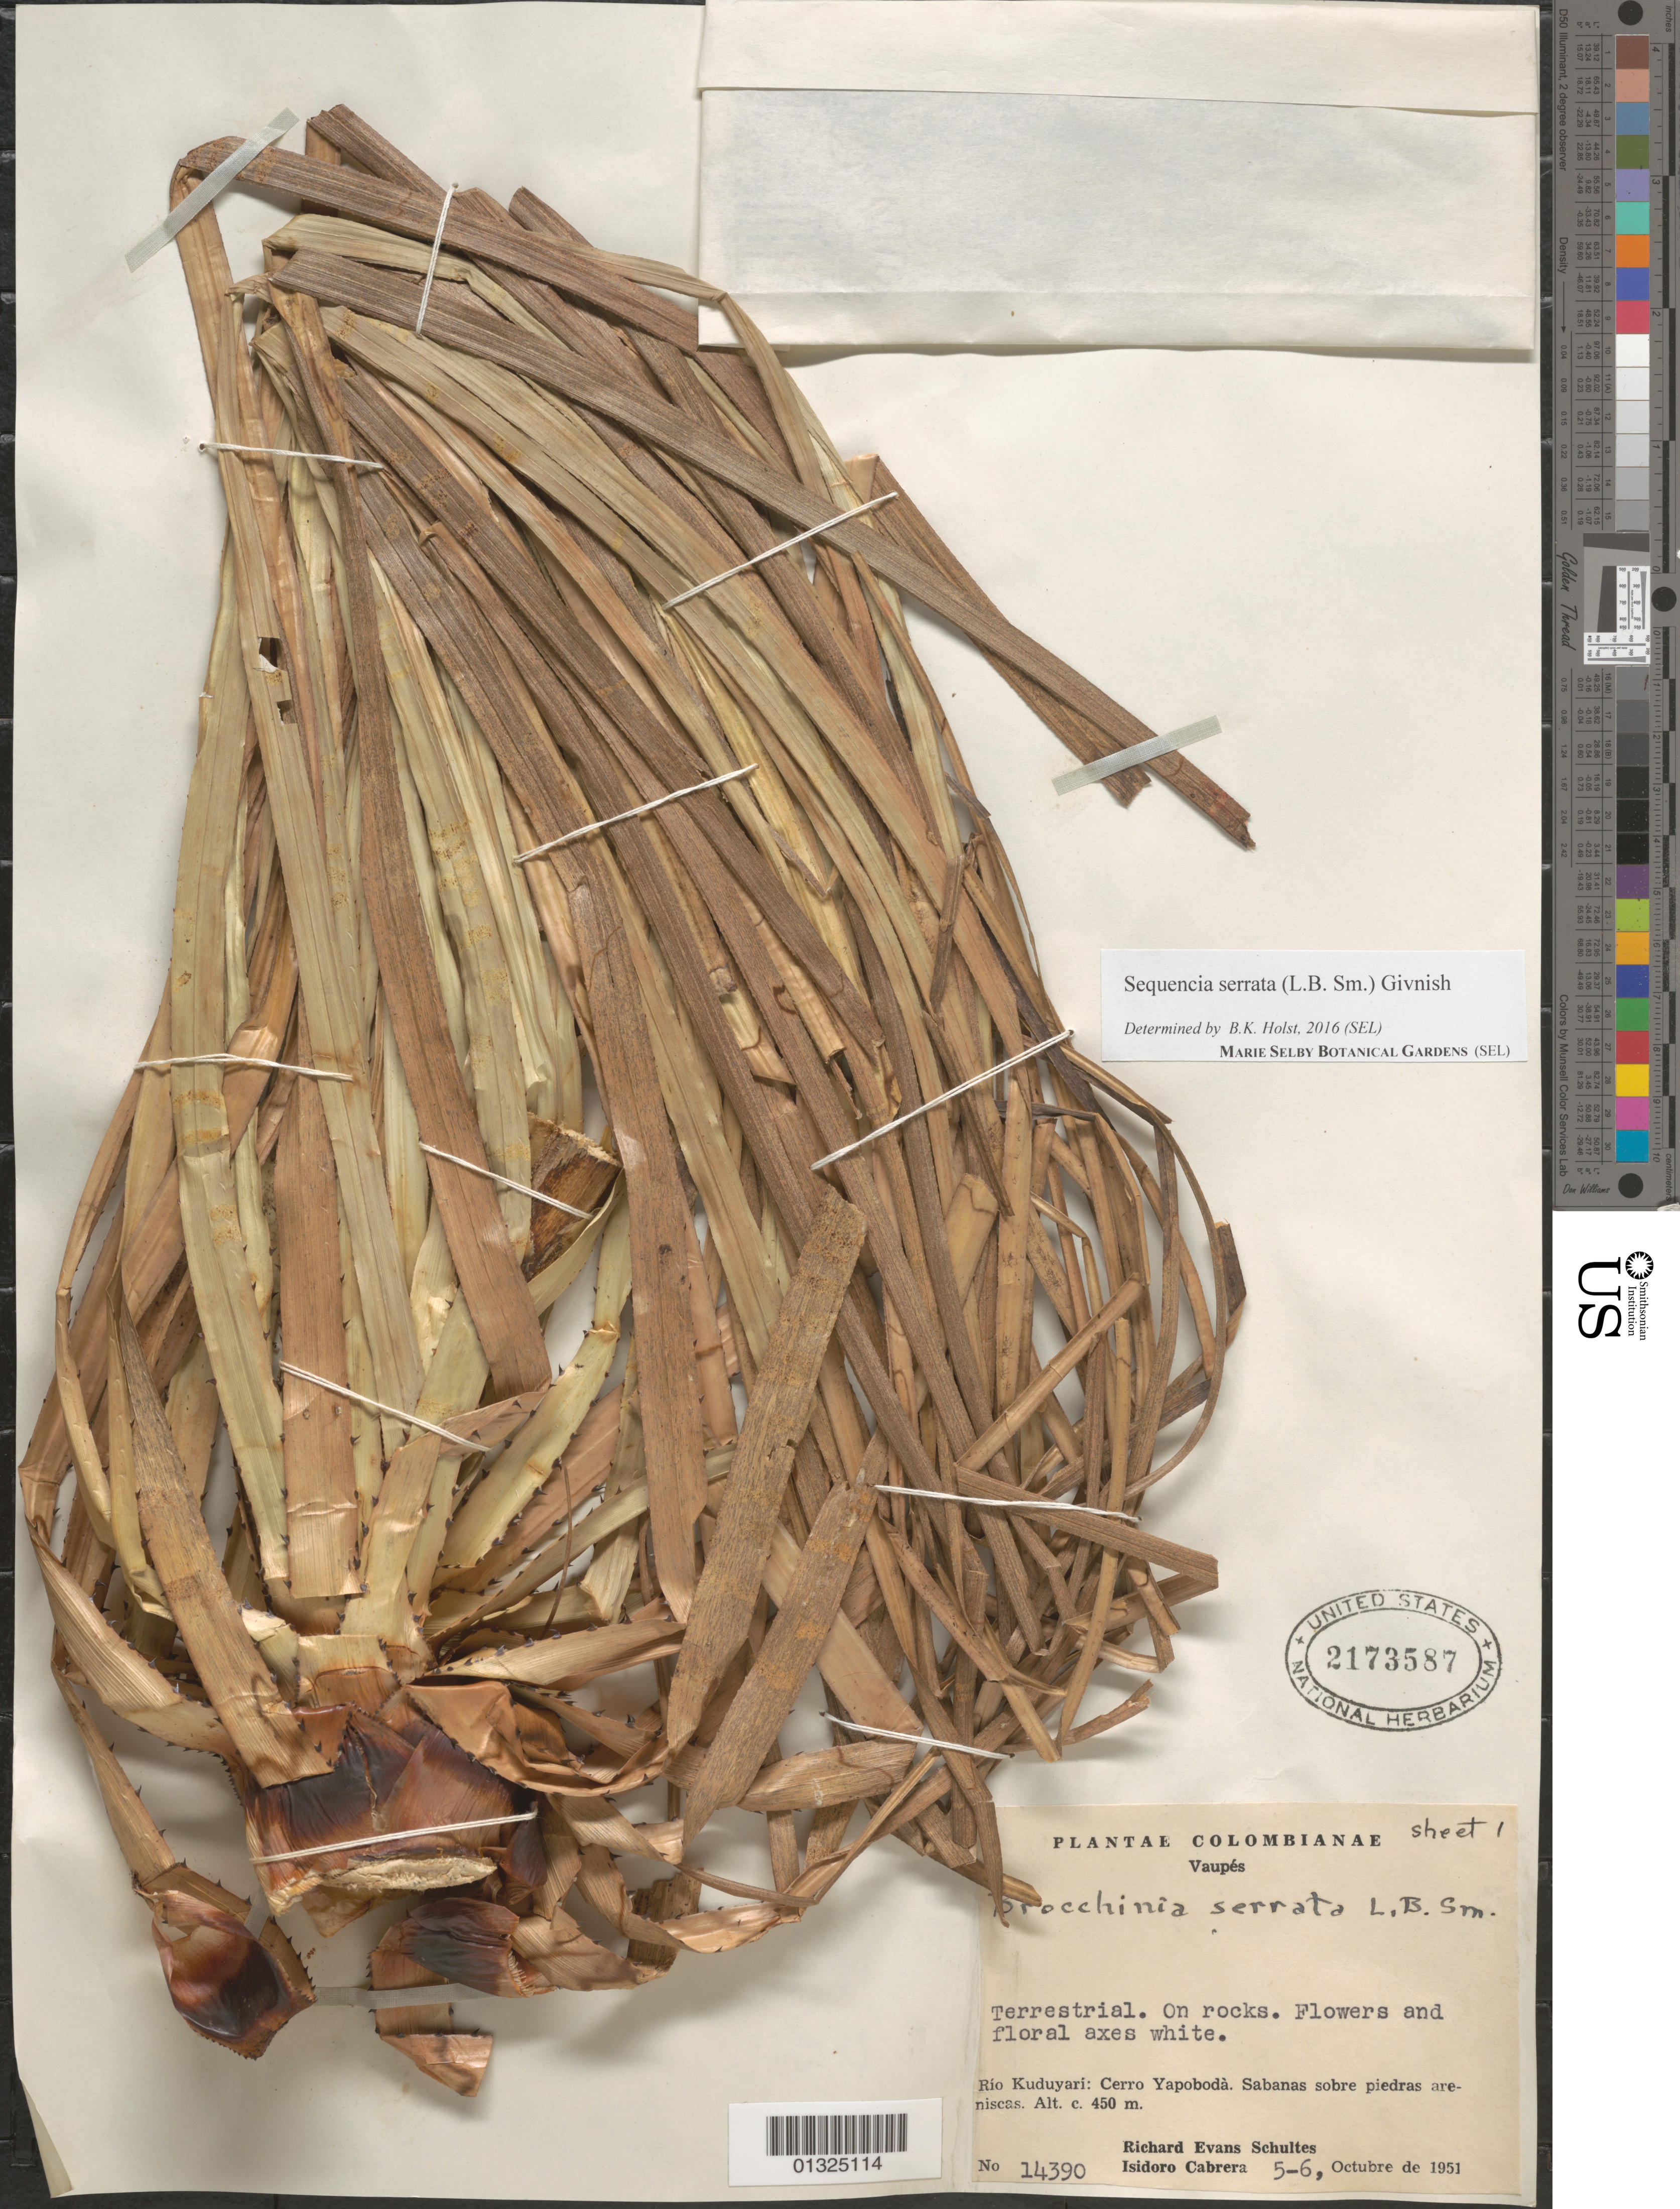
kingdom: Plantae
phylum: Tracheophyta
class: Liliopsida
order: Poales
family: Bromeliaceae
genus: Sequencia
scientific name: Sequencia serrata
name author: (L.B. Sm.) Givnish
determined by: Holst, Bruce K.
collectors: R. E. Schultes & I. Cabrera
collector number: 14390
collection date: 1951-10-05/1951-10-06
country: Colombia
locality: Río Kuduyarí: Cerro Yapobodá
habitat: On rocks. Sabanas sobre piedras areniscas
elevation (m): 450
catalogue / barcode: US 2173587